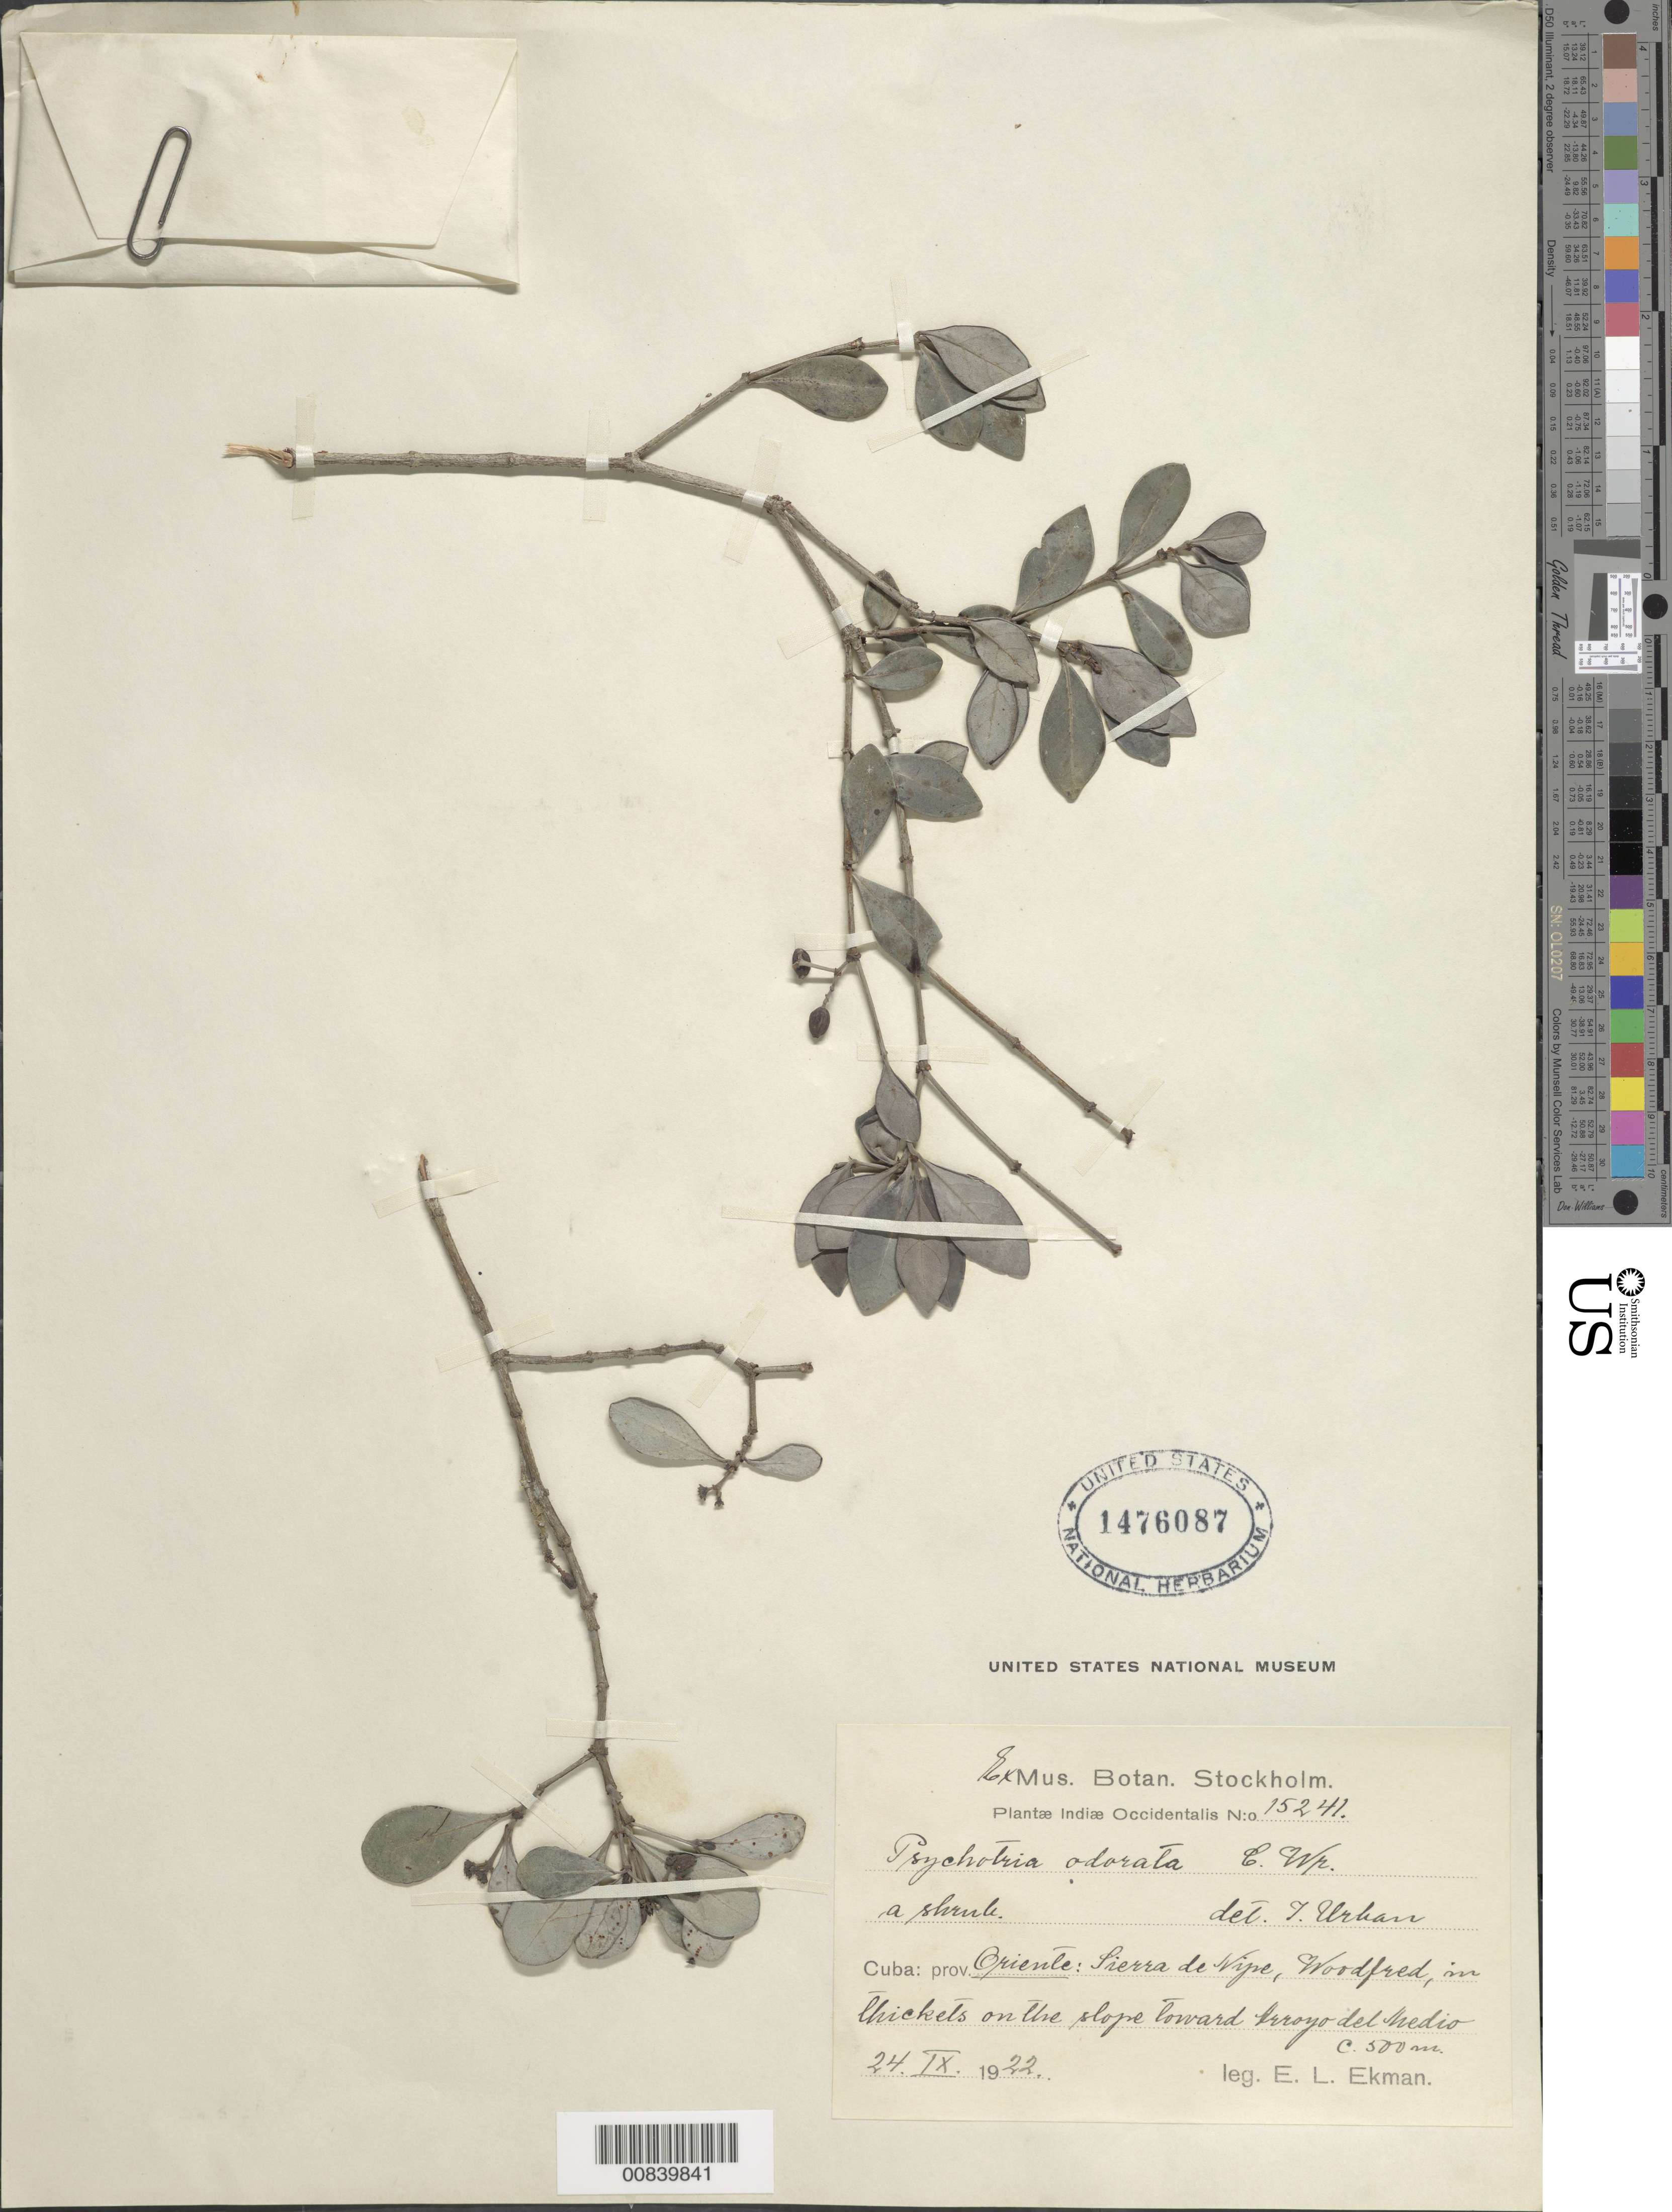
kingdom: Plantae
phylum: Tracheophyta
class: Magnoliopsida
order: Gentianales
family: Rubiaceae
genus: Psychotria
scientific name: Psychotria odorata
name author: C. Wright ex Griseb.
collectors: E. L. Ekman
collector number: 15241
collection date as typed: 24 Sep 1922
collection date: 1922-09-24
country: Cuba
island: Cuba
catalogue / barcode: US 1476087